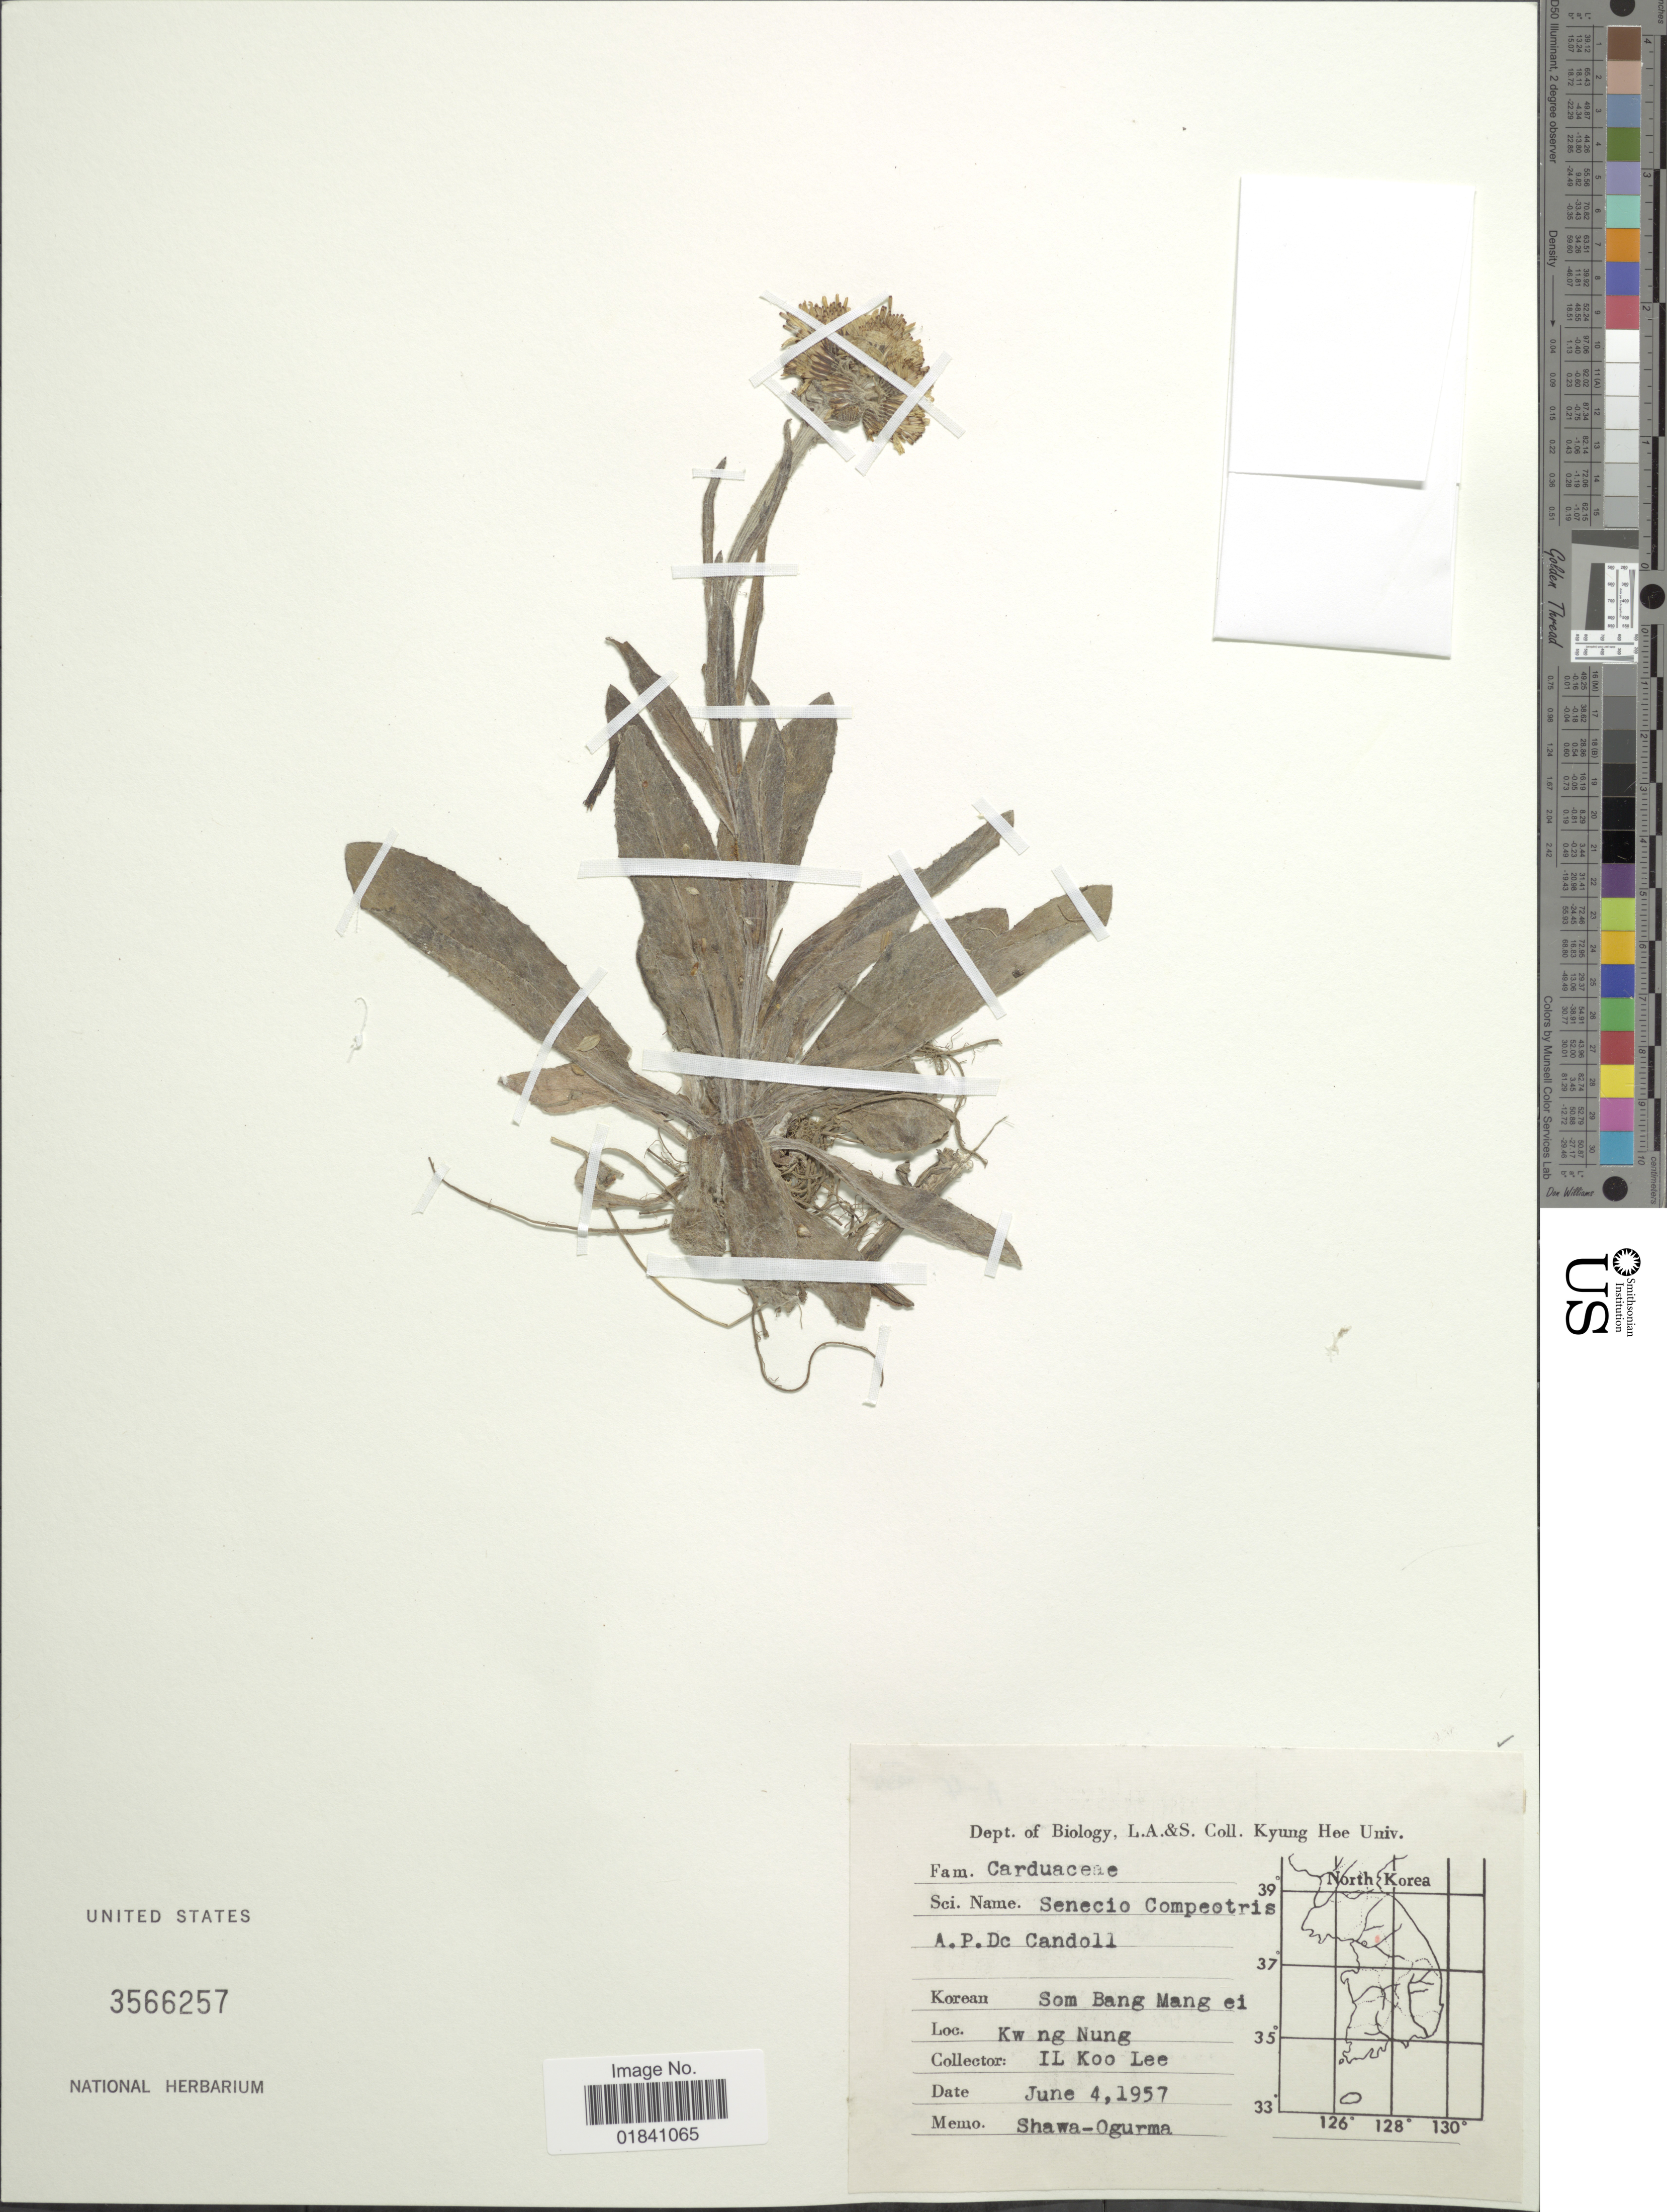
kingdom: Plantae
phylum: Tracheophyta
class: Magnoliopsida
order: Asterales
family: Asteraceae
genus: Senecio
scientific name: Senecio campestris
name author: DC.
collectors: I. Lee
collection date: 1957-06-04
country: South Korea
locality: Kw ng Nung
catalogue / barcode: US 3566257